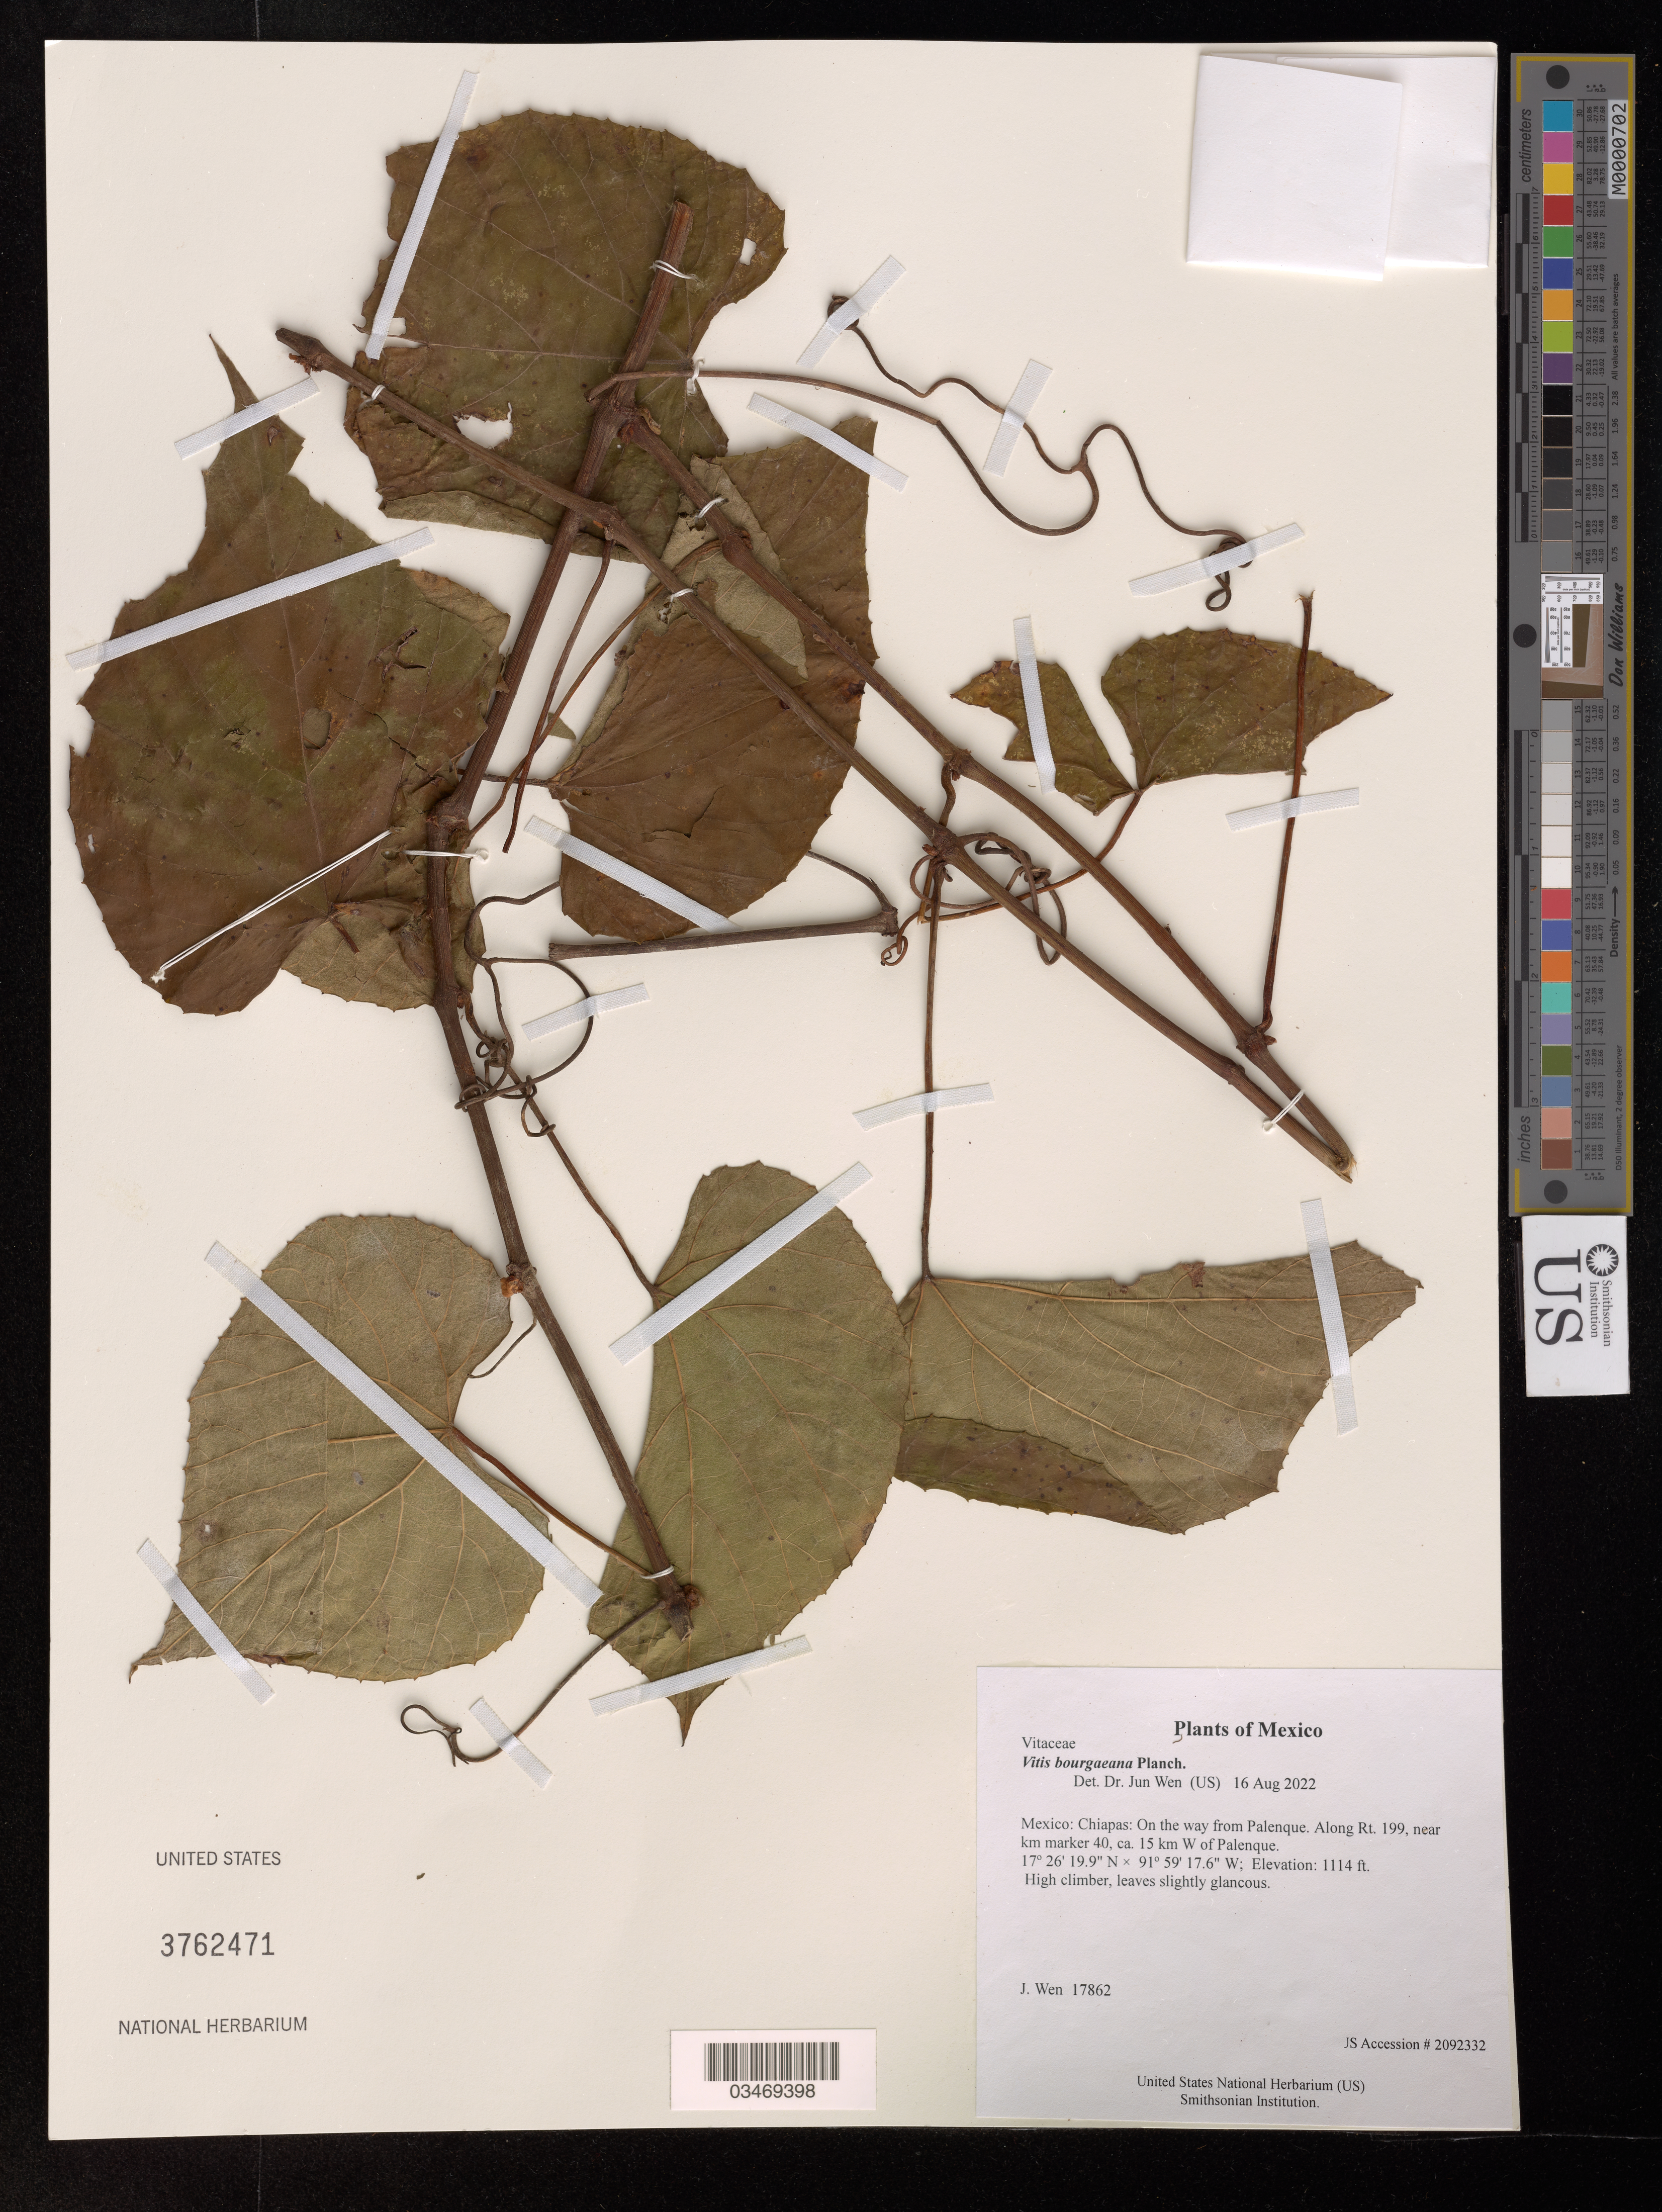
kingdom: Plantae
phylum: Tracheophyta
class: Magnoliopsida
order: Vitales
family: Vitaceae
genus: Vitis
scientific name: Vitis bourgaeana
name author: Planch.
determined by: Wen, Jun, (BOT), Smithsonian Institution - National Museum of Natural History (UNITED STATES)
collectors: J. Wen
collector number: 17862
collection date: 2022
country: Mexico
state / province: Chiapas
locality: On the way from Palenque. Along Rt. 199, near km marker 40, ca. 15 km W of Palenque.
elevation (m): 340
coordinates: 17 26.331 N, 91 59.293 W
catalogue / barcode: US 3762471